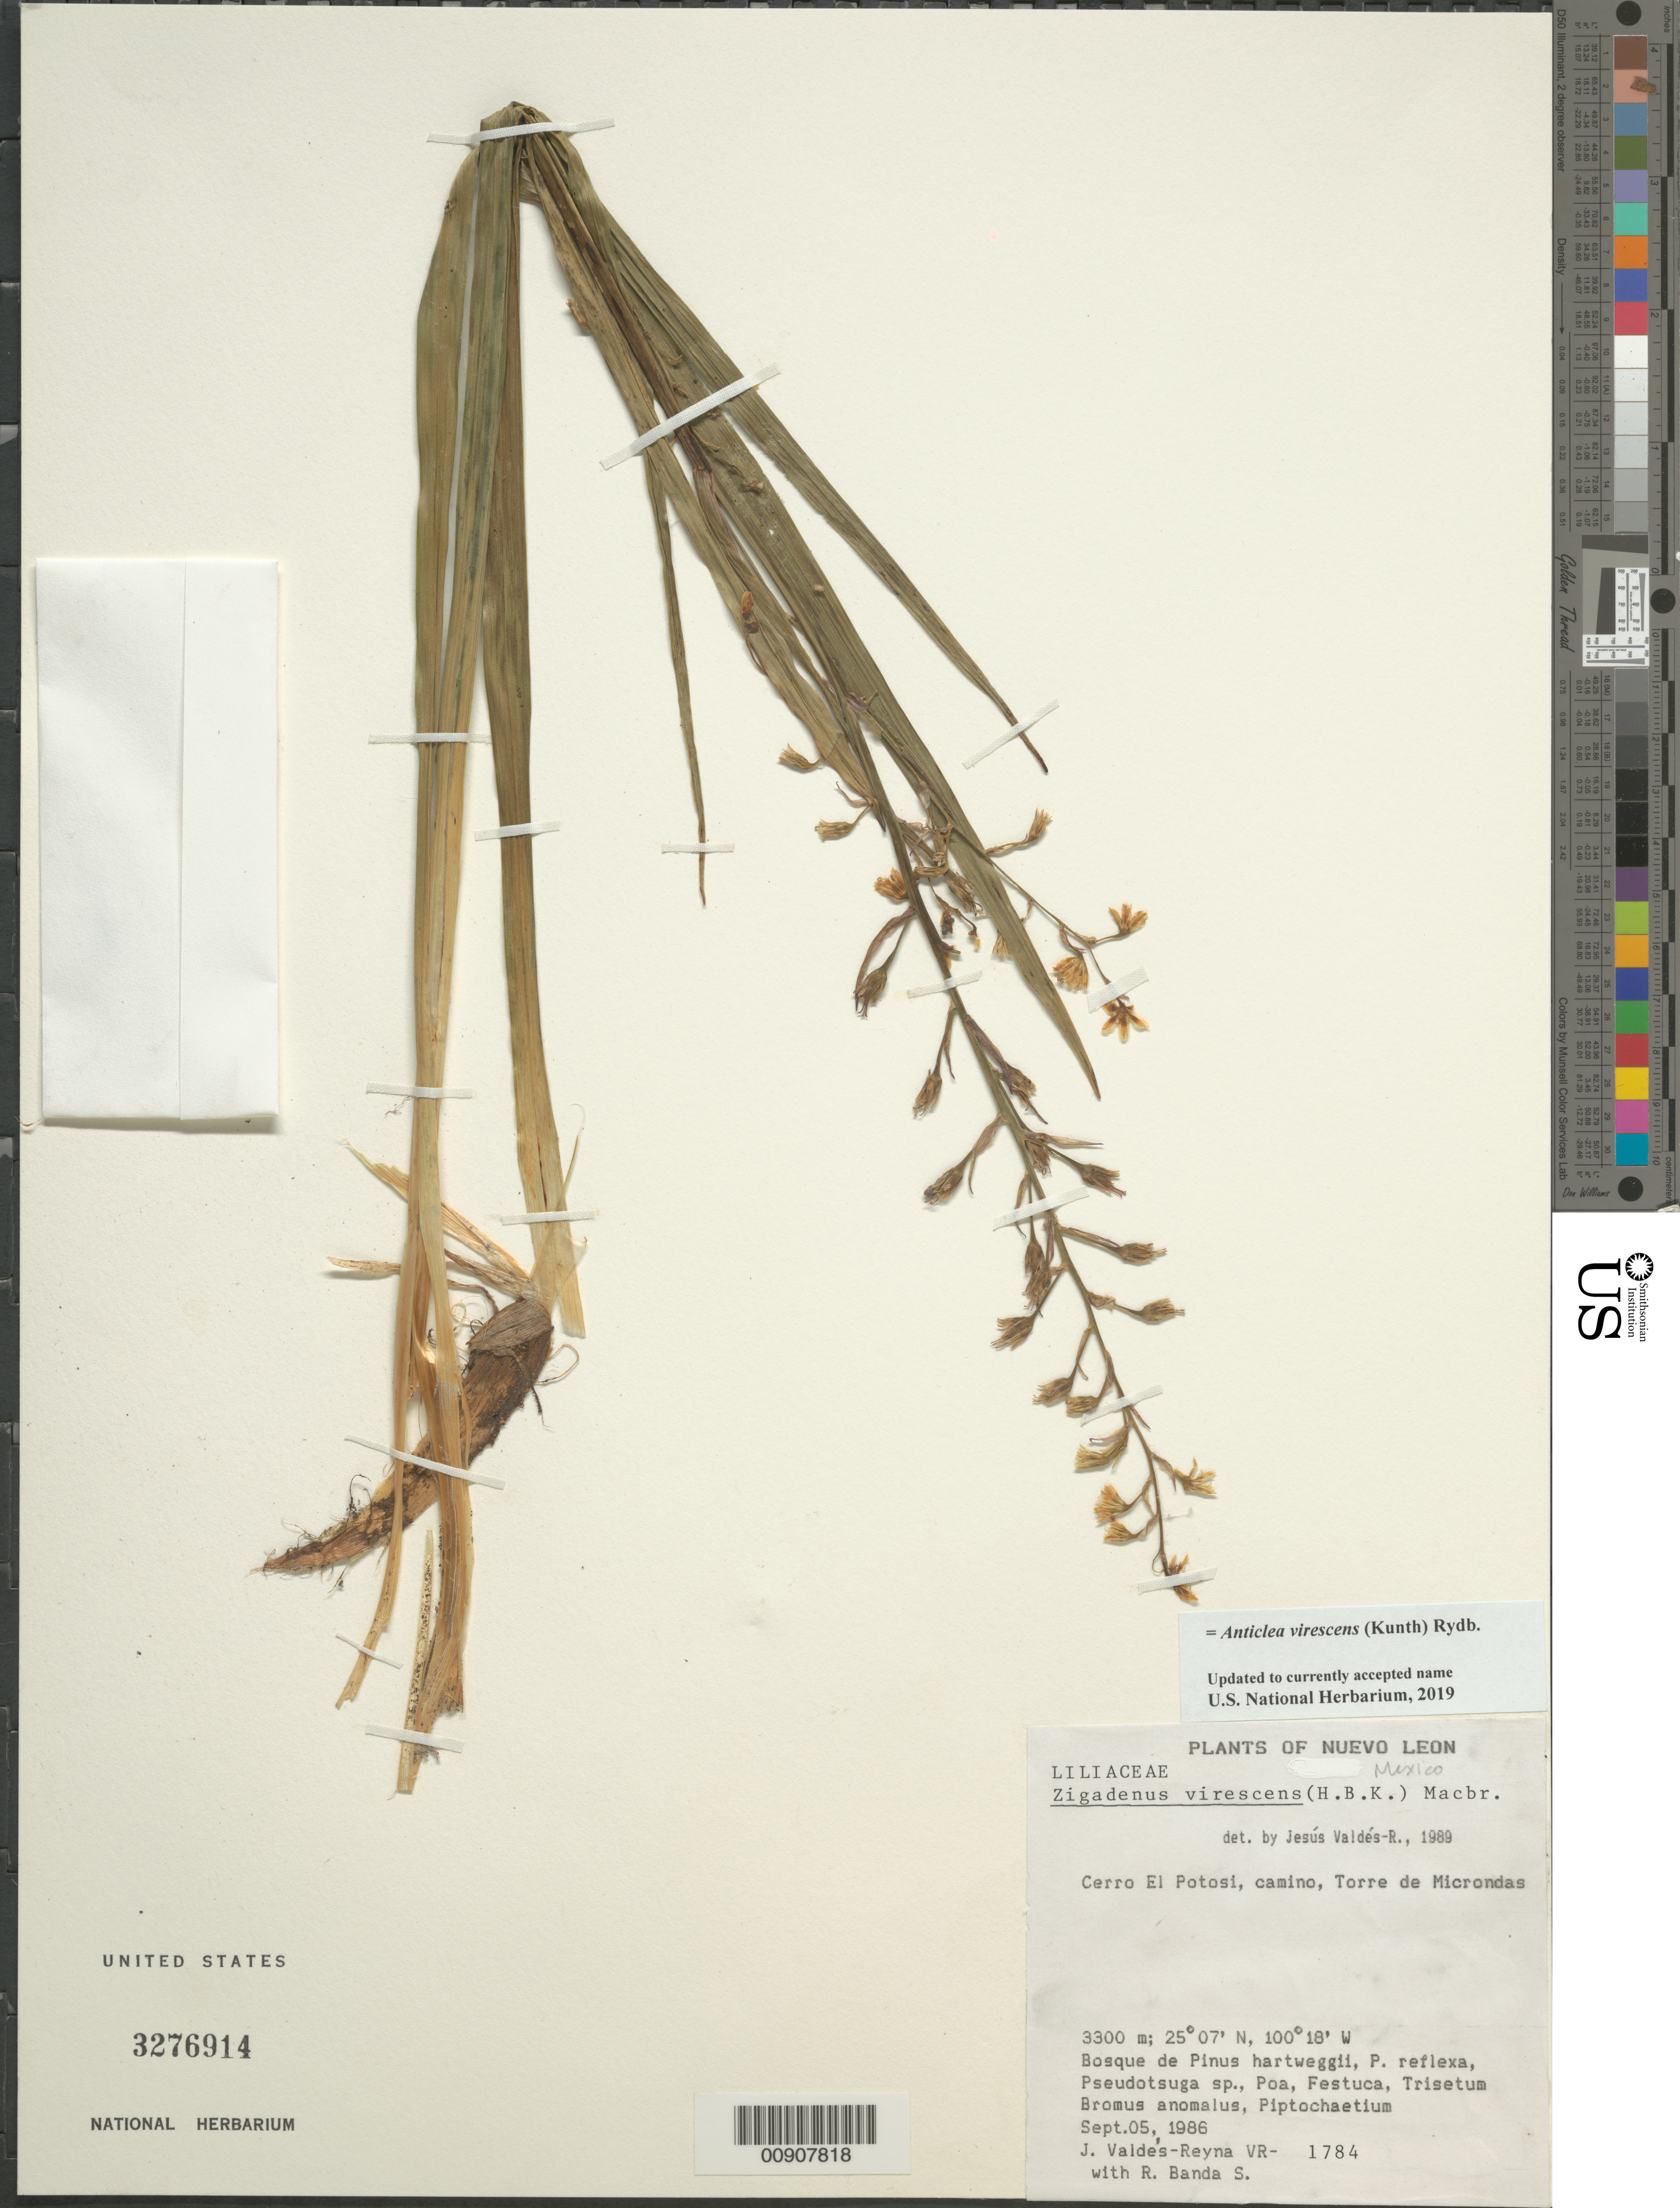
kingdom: Plantae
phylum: Tracheophyta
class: Liliopsida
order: Liliales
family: Melanthiaceae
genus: Anticlea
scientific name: Anticlea virescens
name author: (Kunth) Rydb.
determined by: Strong, Mark T., (BOT), Smithsonian Institution - National Museum of Natural History (UNITED STATES)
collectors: J. Valdés-Reyna & R. Banda-S.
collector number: VR-1784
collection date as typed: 05 Sep 1986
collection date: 1986-09-05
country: Mexico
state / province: Nuevo León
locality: Nuevo León: Cerro el Potosí, camino, Torre de Microndas.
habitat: Bosque de Pinus hartweggii, P. reflexa, Pseudotsuga sp., Poa, Festuca, Trisetum, Bromus anomalus, Piptochaetium.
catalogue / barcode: US 3276914